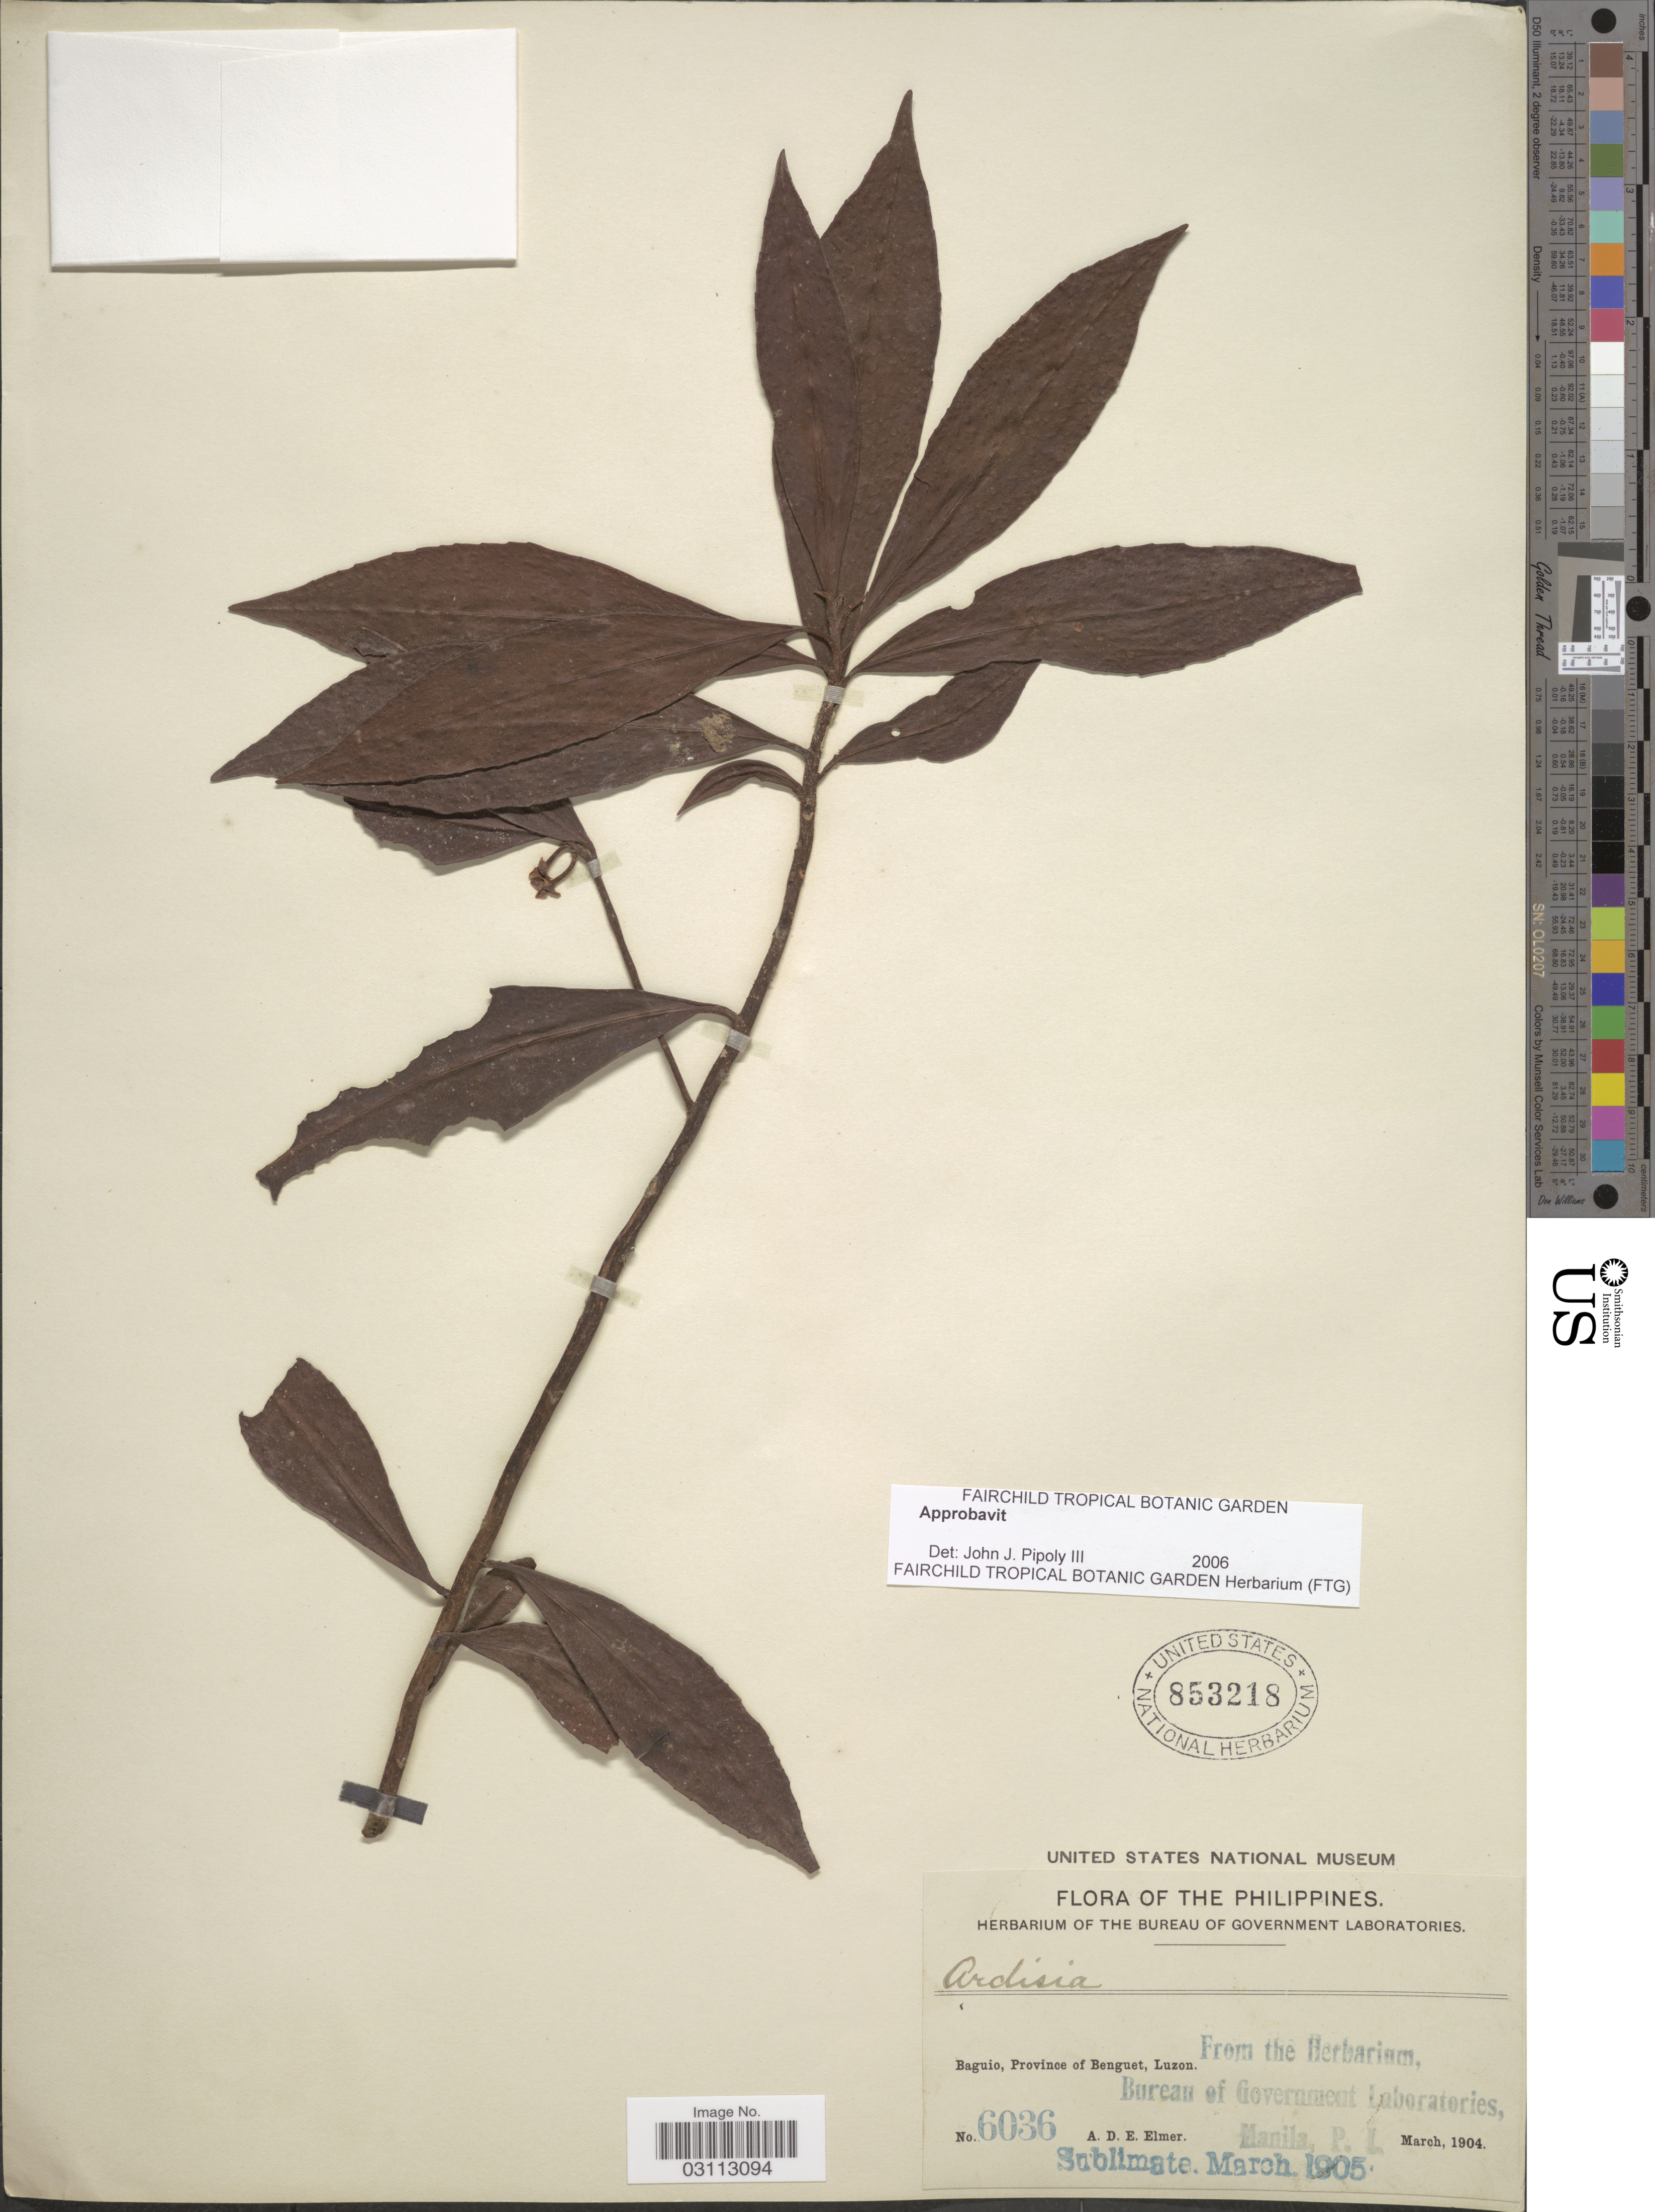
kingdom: Plantae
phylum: Tracheophyta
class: Magnoliopsida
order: Ericales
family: Primulaceae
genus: Ardisia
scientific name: Ardisia sp.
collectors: A. D. E. Elmer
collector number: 6036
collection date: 1904-03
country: Philippines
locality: Baguio, Province of Benguet, Luzon.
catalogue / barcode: US 853218